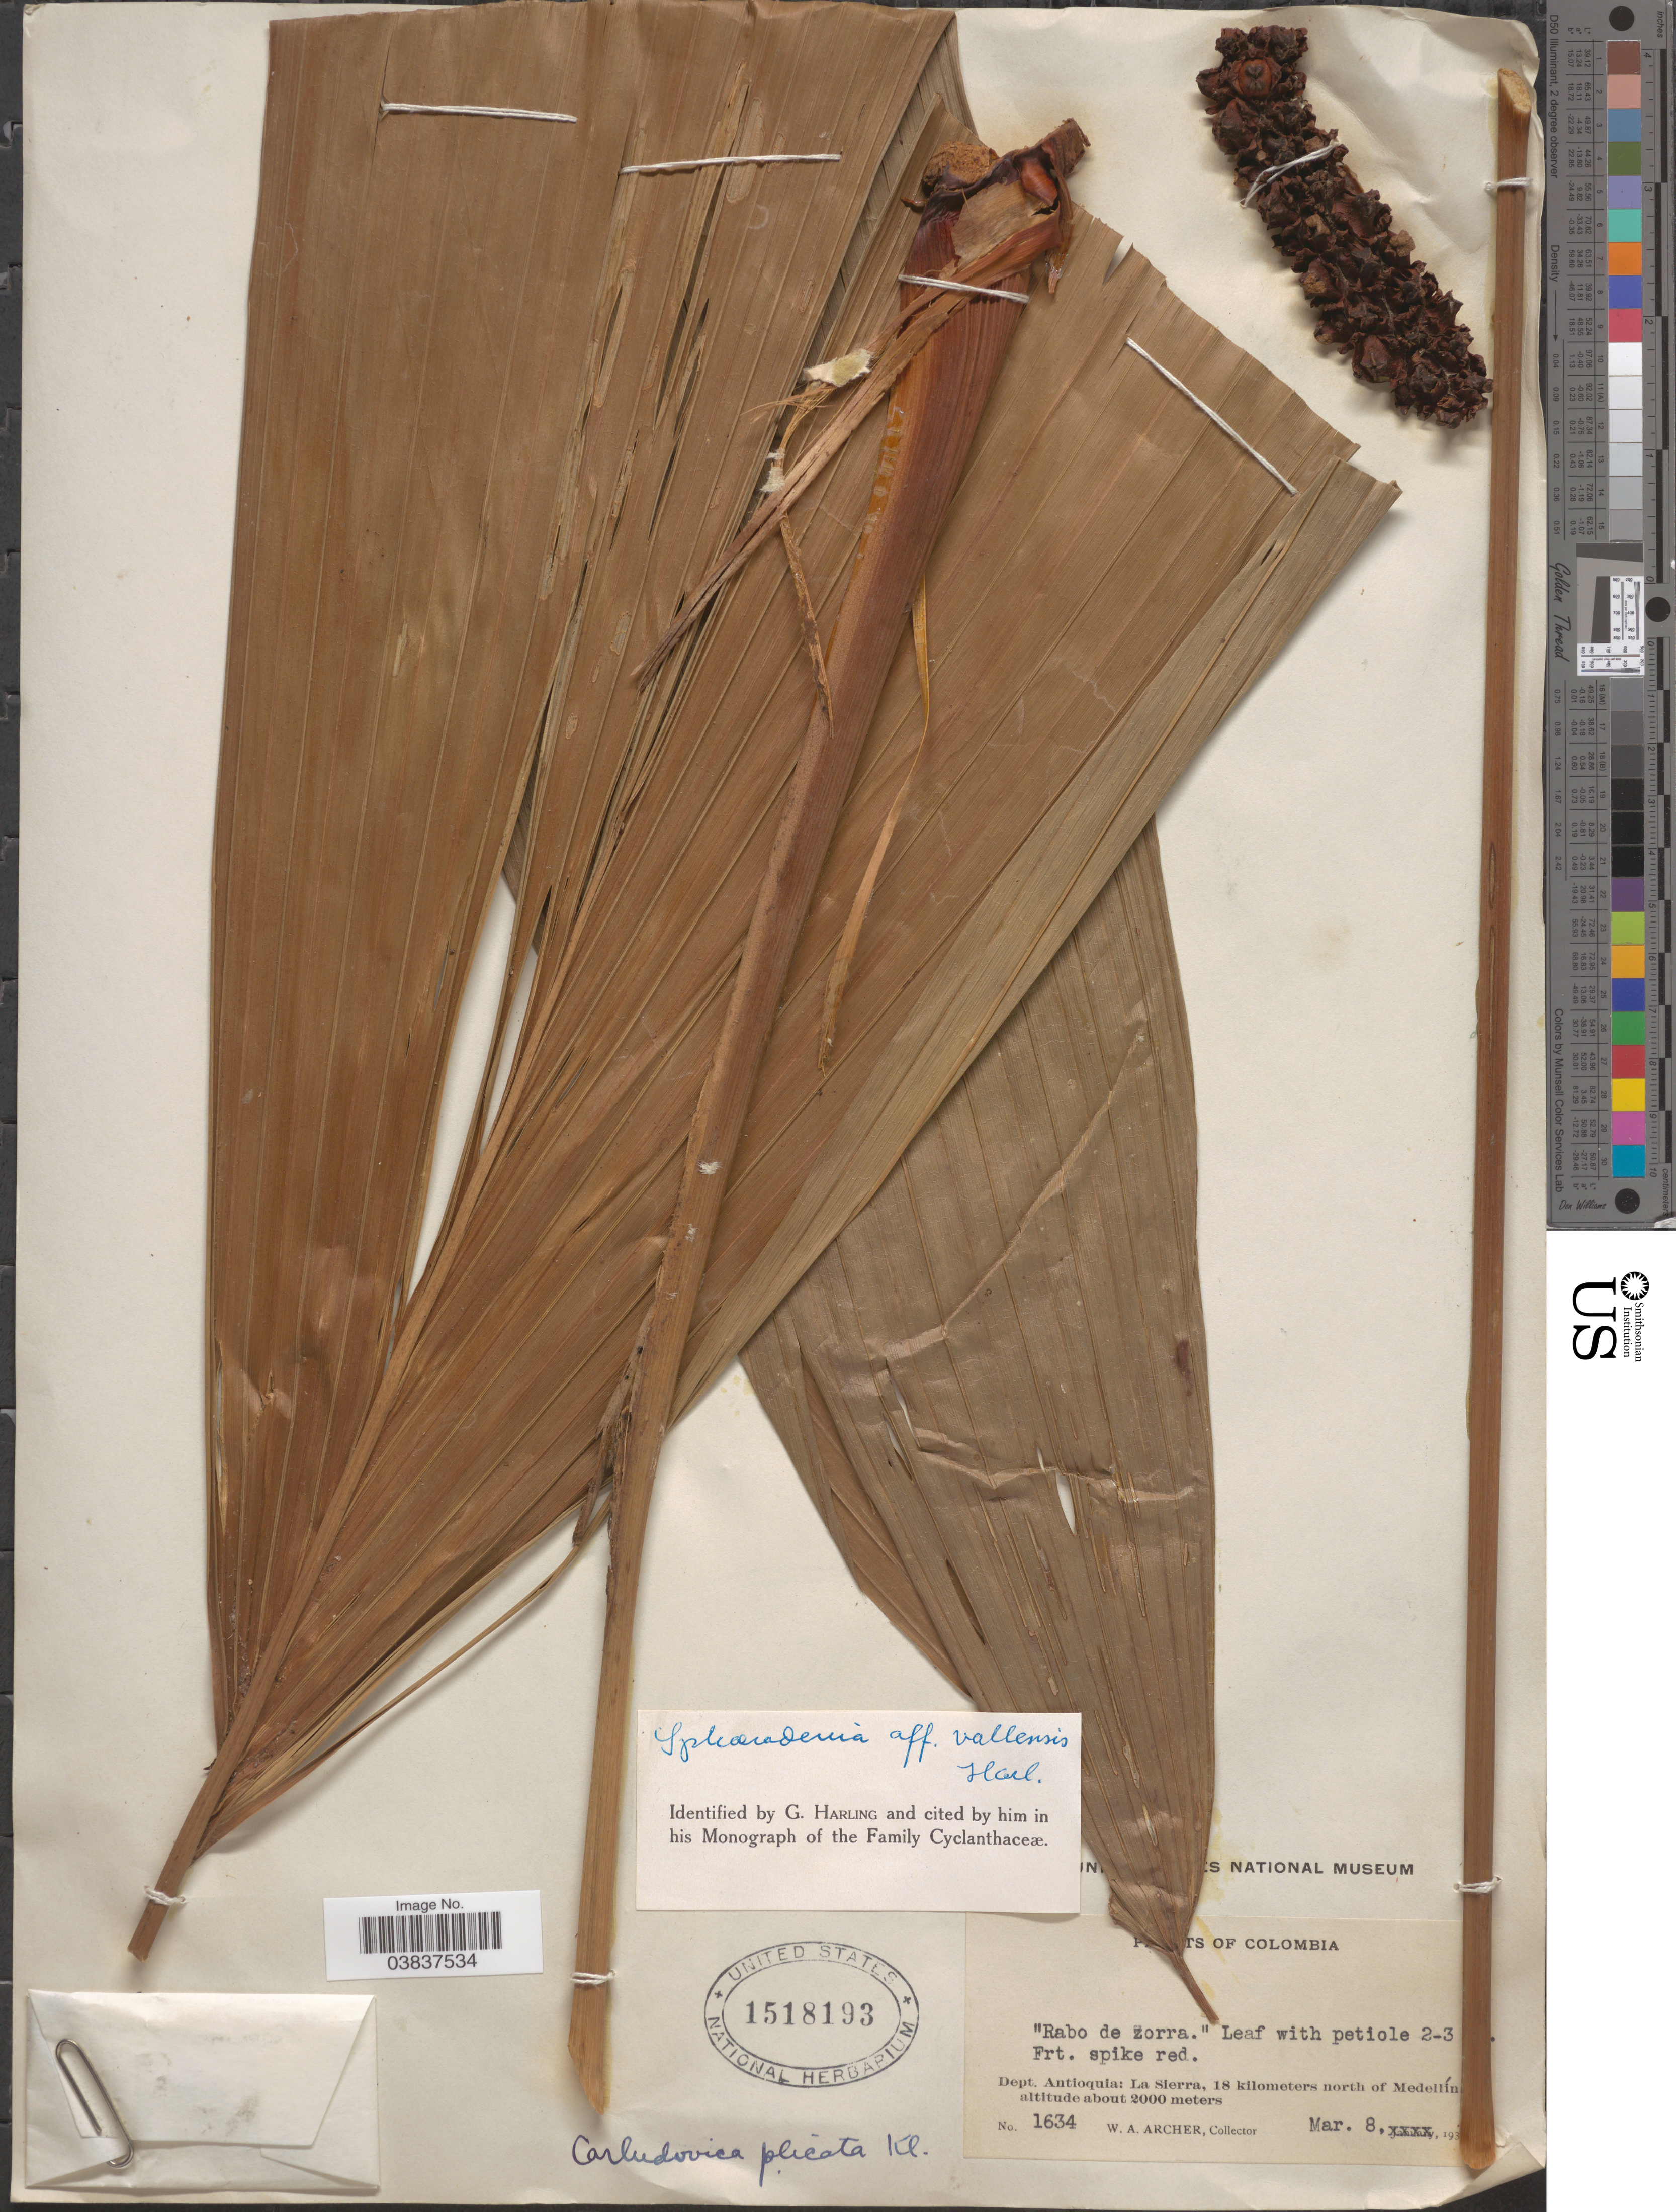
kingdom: Plantae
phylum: Tracheophyta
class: Liliopsida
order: Pandanales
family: Cyclanthaceae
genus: Sphaeradenia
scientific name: Sphaeradenia vallensis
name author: Harling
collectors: W. Archer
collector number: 1634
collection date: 1931-03-08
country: Colombia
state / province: Antioquia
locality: Dept. Antioquia: La Sierra, 18 kilometers north of Medellín.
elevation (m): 2000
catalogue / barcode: US 1518193